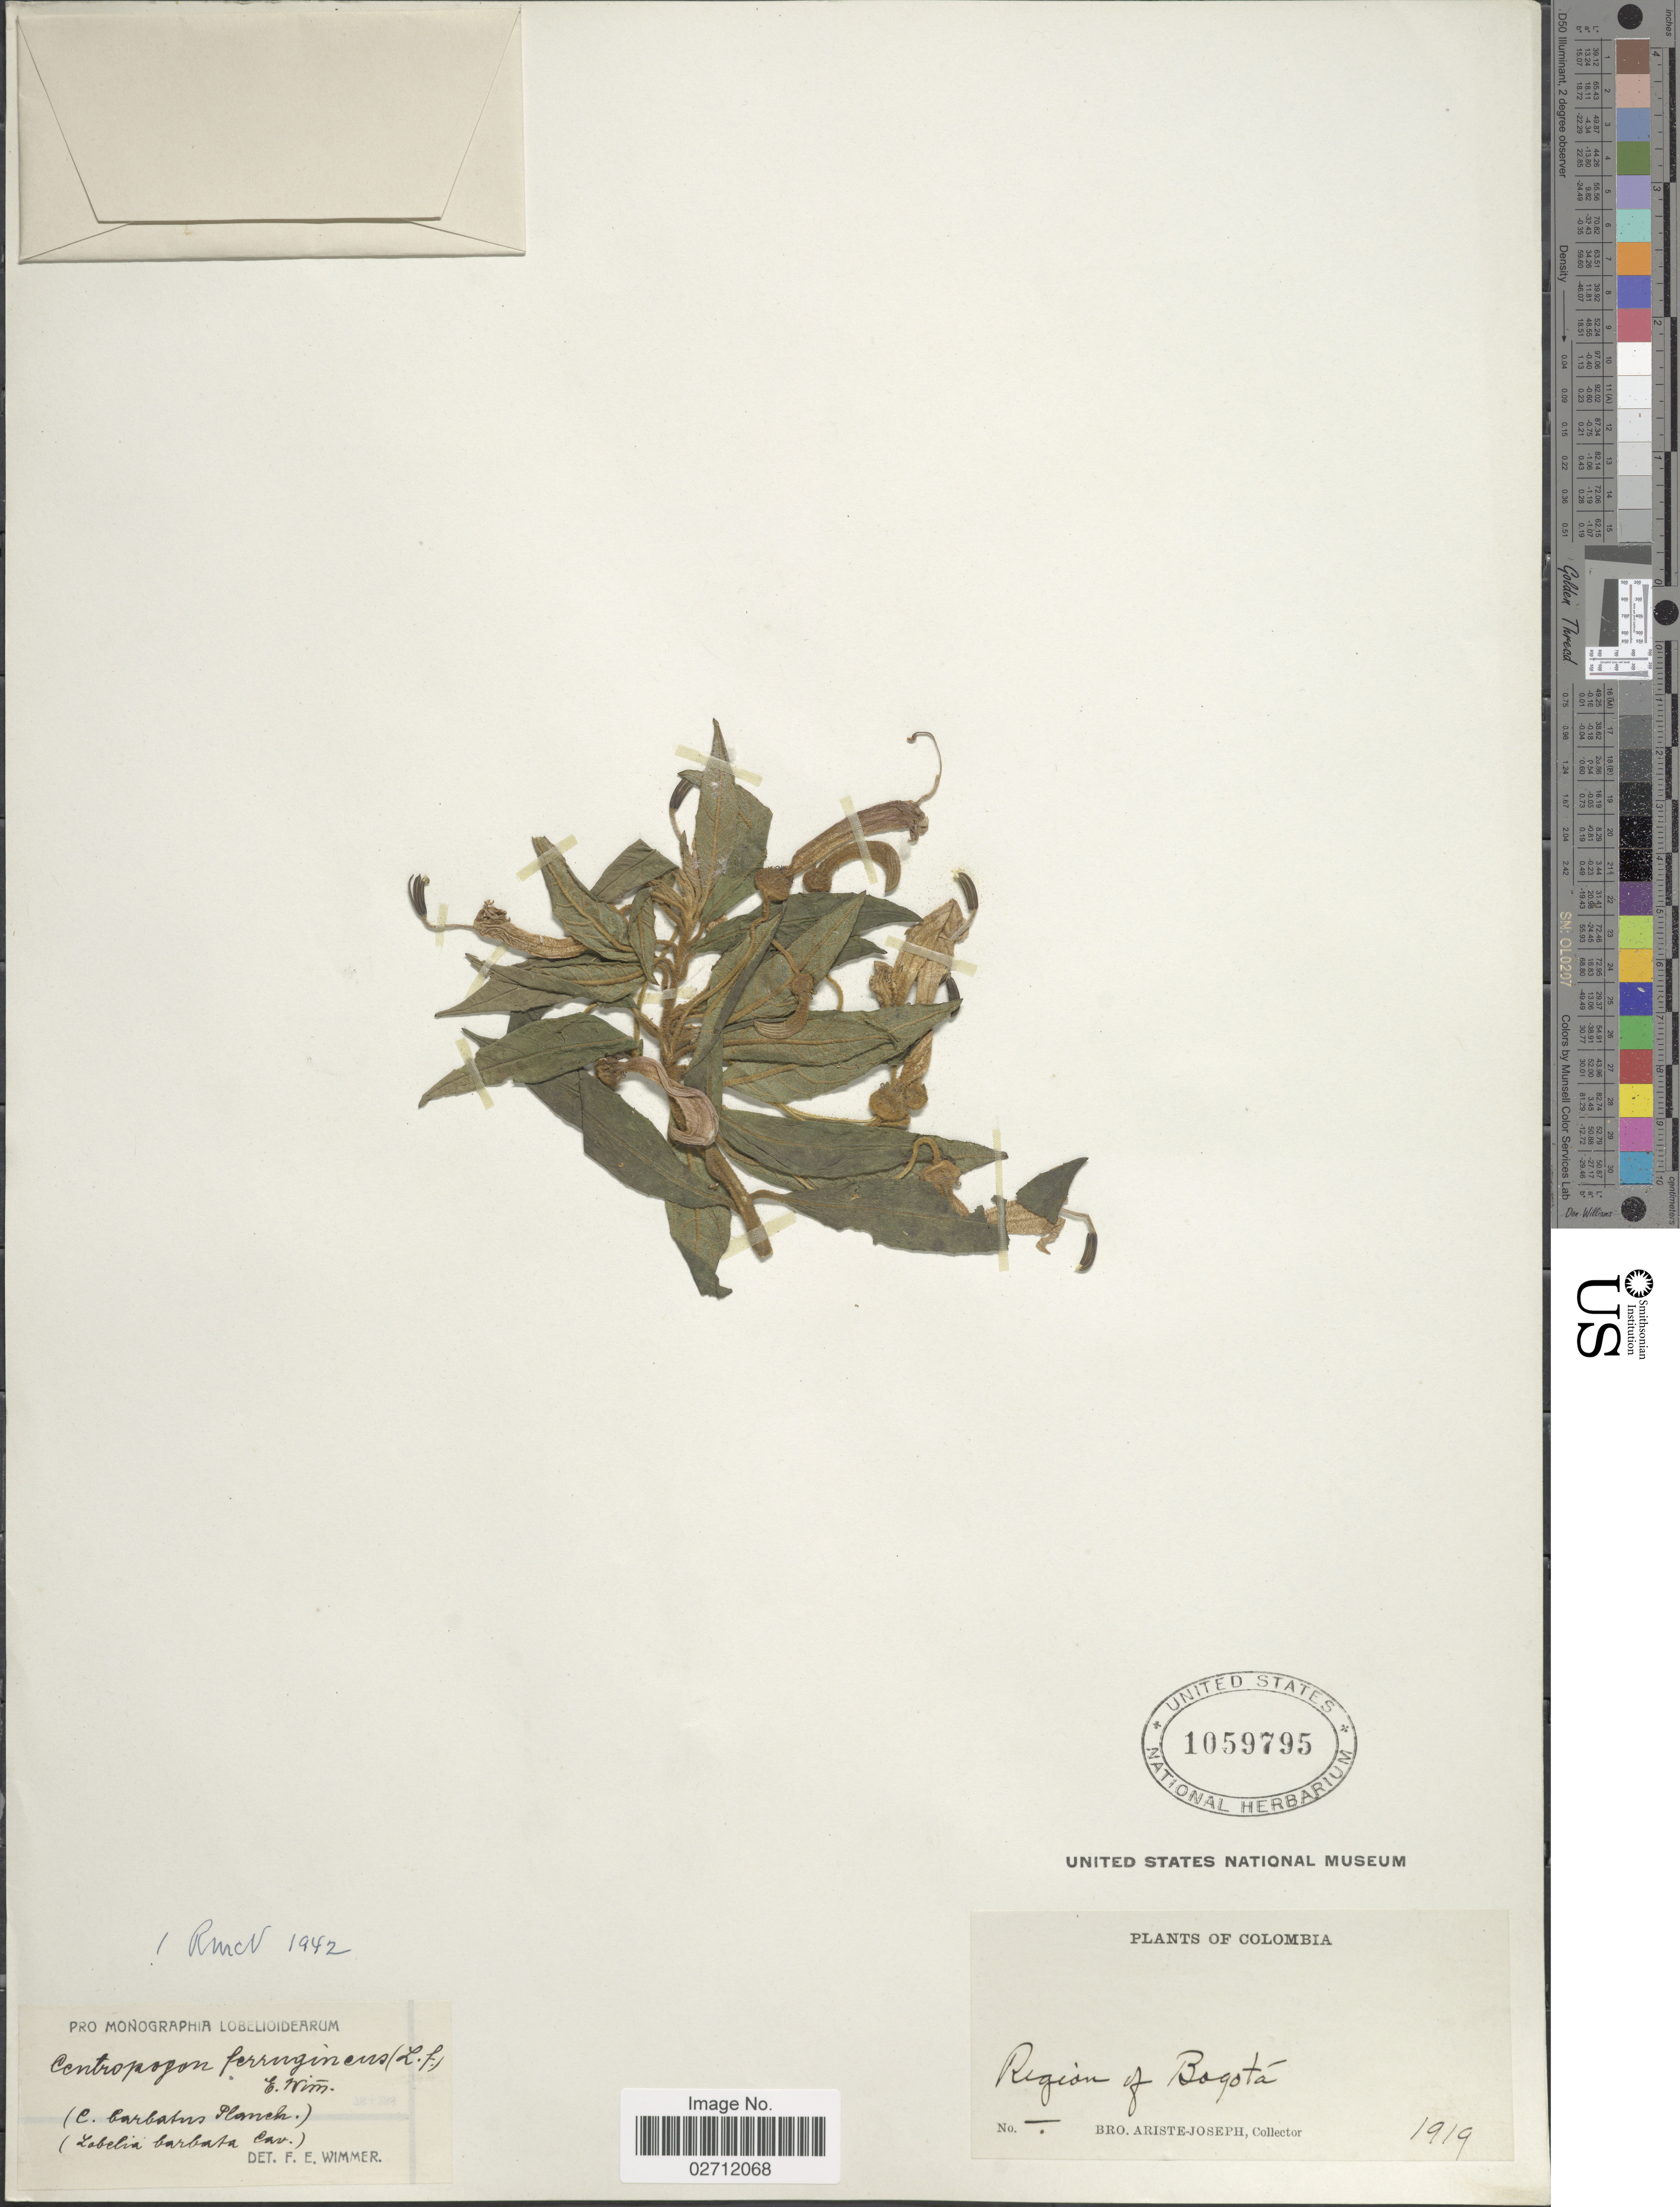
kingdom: Plantae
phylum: Tracheophyta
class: Magnoliopsida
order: Asterales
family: Campanulaceae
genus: Centropogon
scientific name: Centropogon ferrugineus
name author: (L. f.) Gleason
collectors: Bro. Ariste-Joseph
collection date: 1919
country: Colombia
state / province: Bogota D.C.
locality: Region of Bogota.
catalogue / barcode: US 1059795